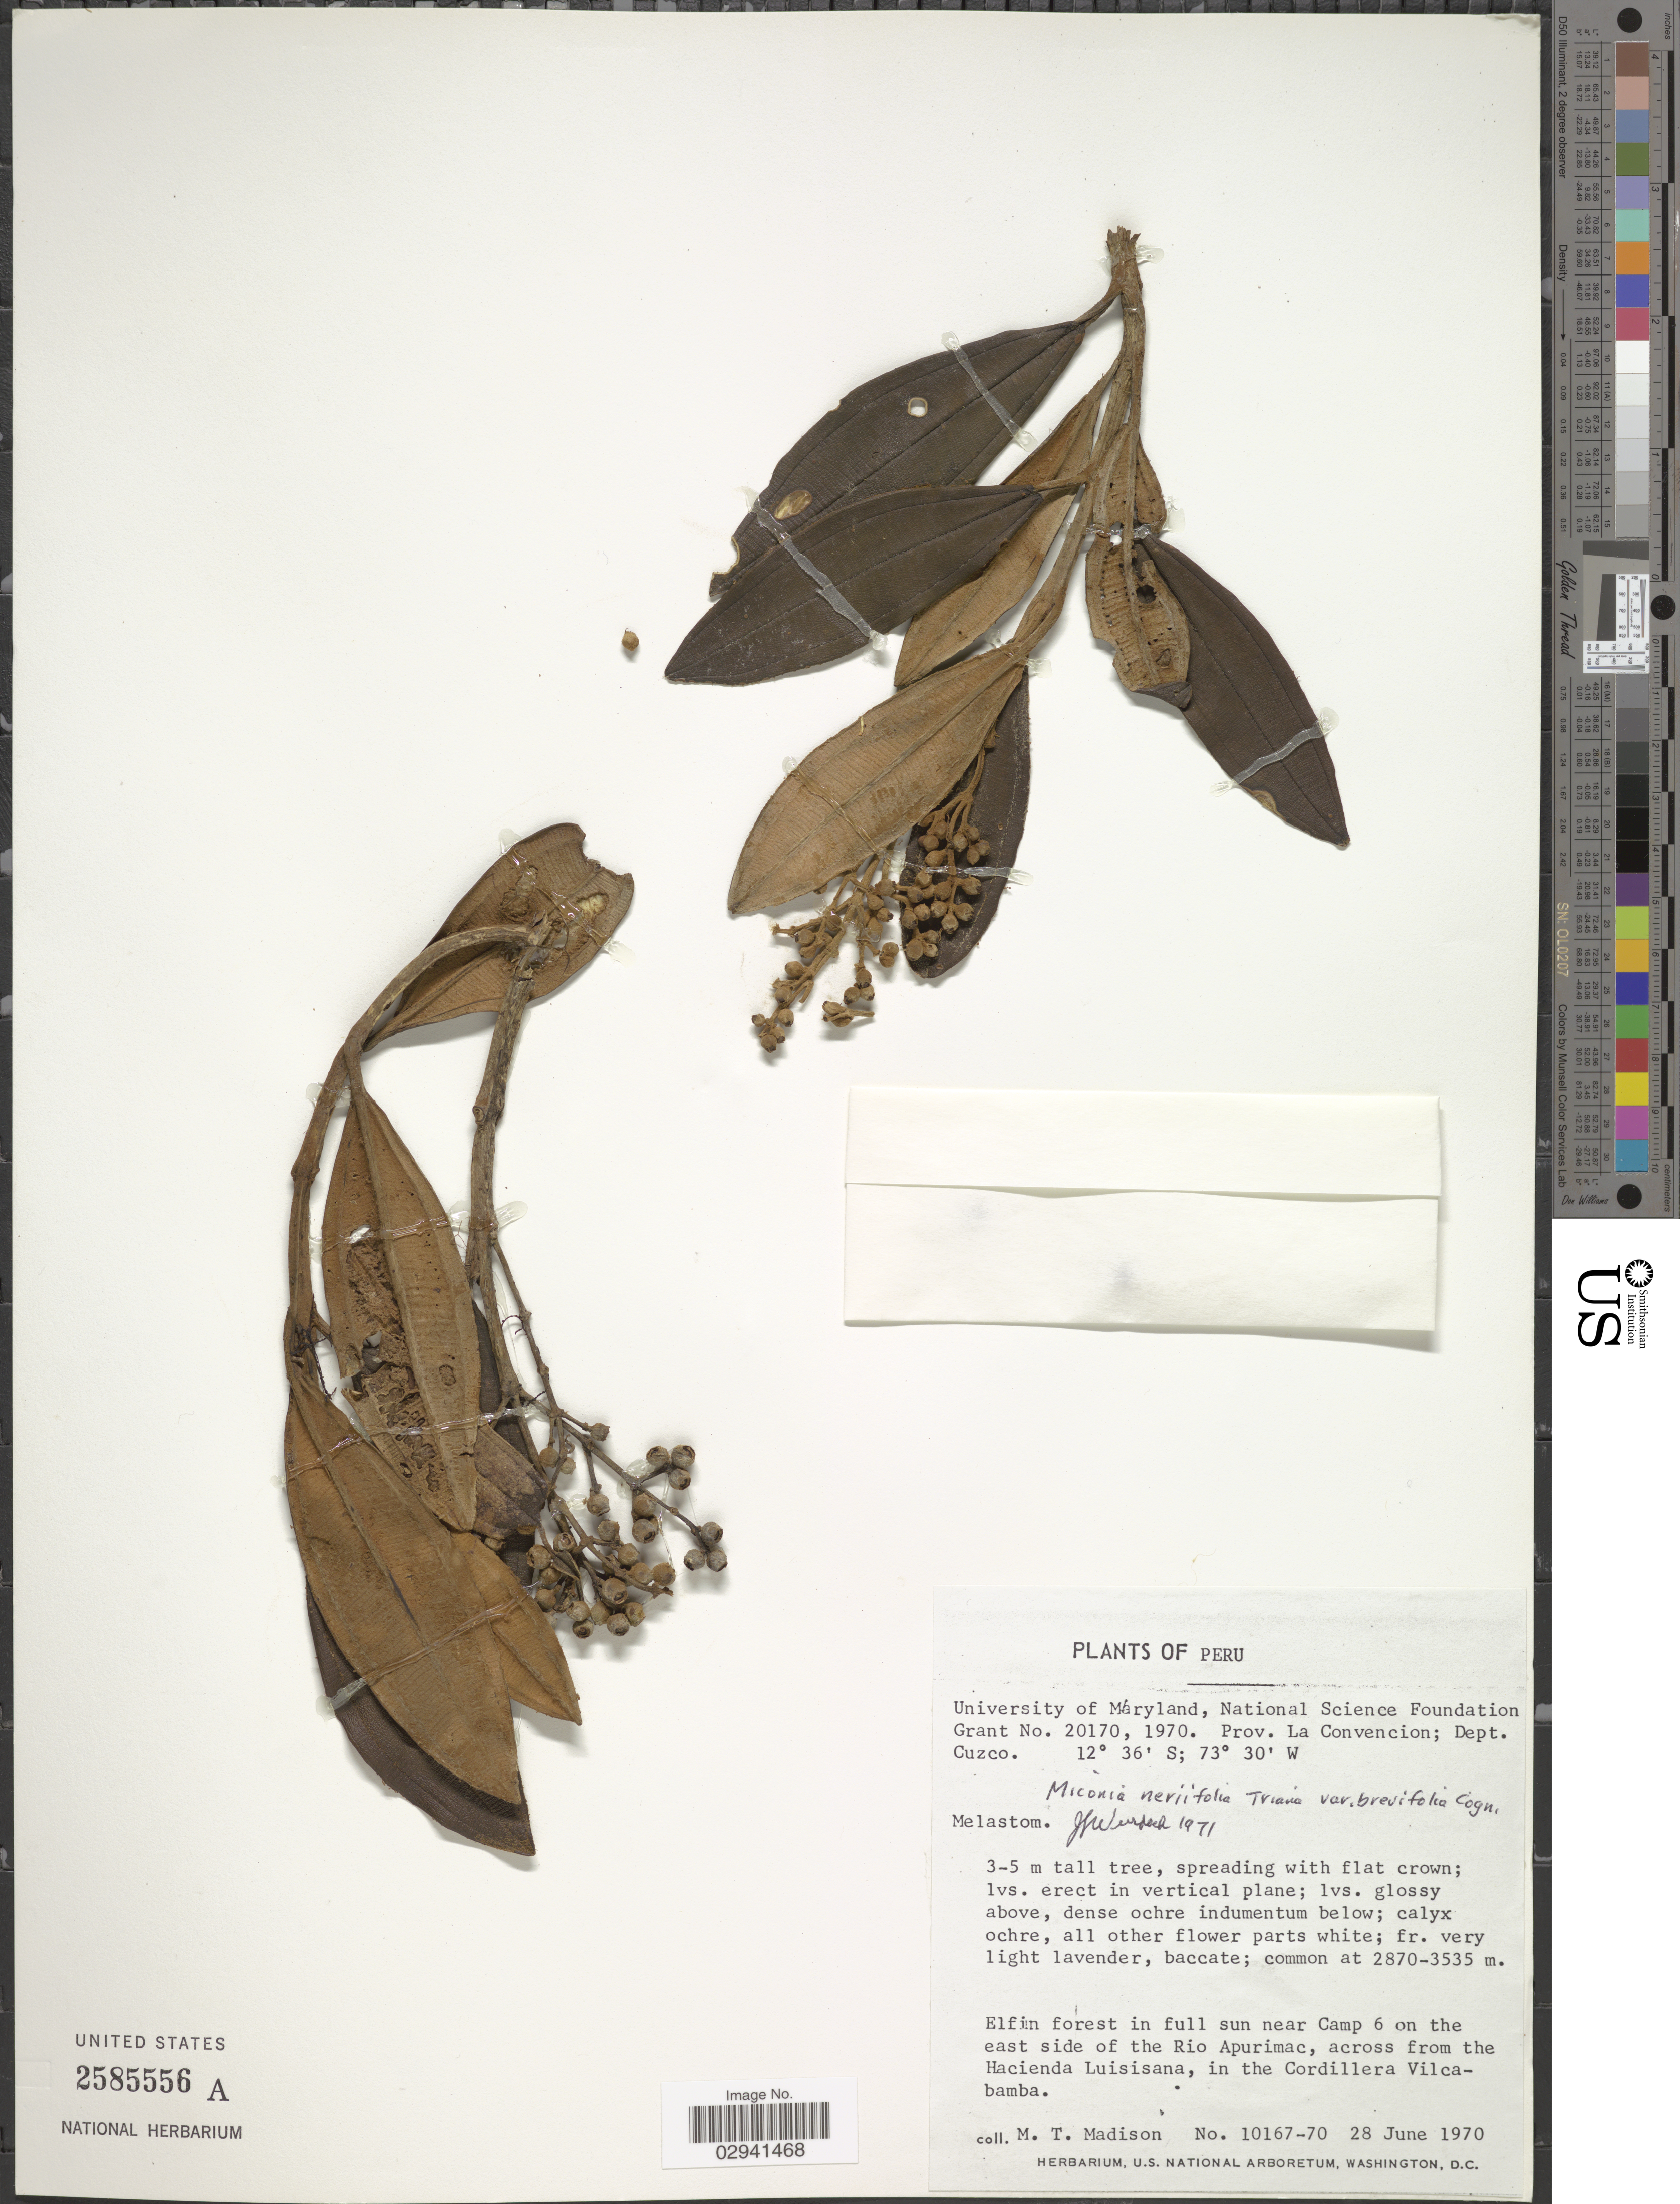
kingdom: Plantae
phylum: Tracheophyta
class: Magnoliopsida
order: Myrtales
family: Melastomataceae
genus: Miconia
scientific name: Miconia neriifolia var. brevifolia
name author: Cogn.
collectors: M. T. Madison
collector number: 10167-70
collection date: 1970-06-28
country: Peru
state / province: Cusco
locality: Prov. La Convencion, Dept. Cuzco, Elfin forest in full sun near Camp 6 on the east side of the Rio Apurimac, across from the Hacienda Luisisana, in the Cordillera Vilcabamba.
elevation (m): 2870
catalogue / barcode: US 2585556A